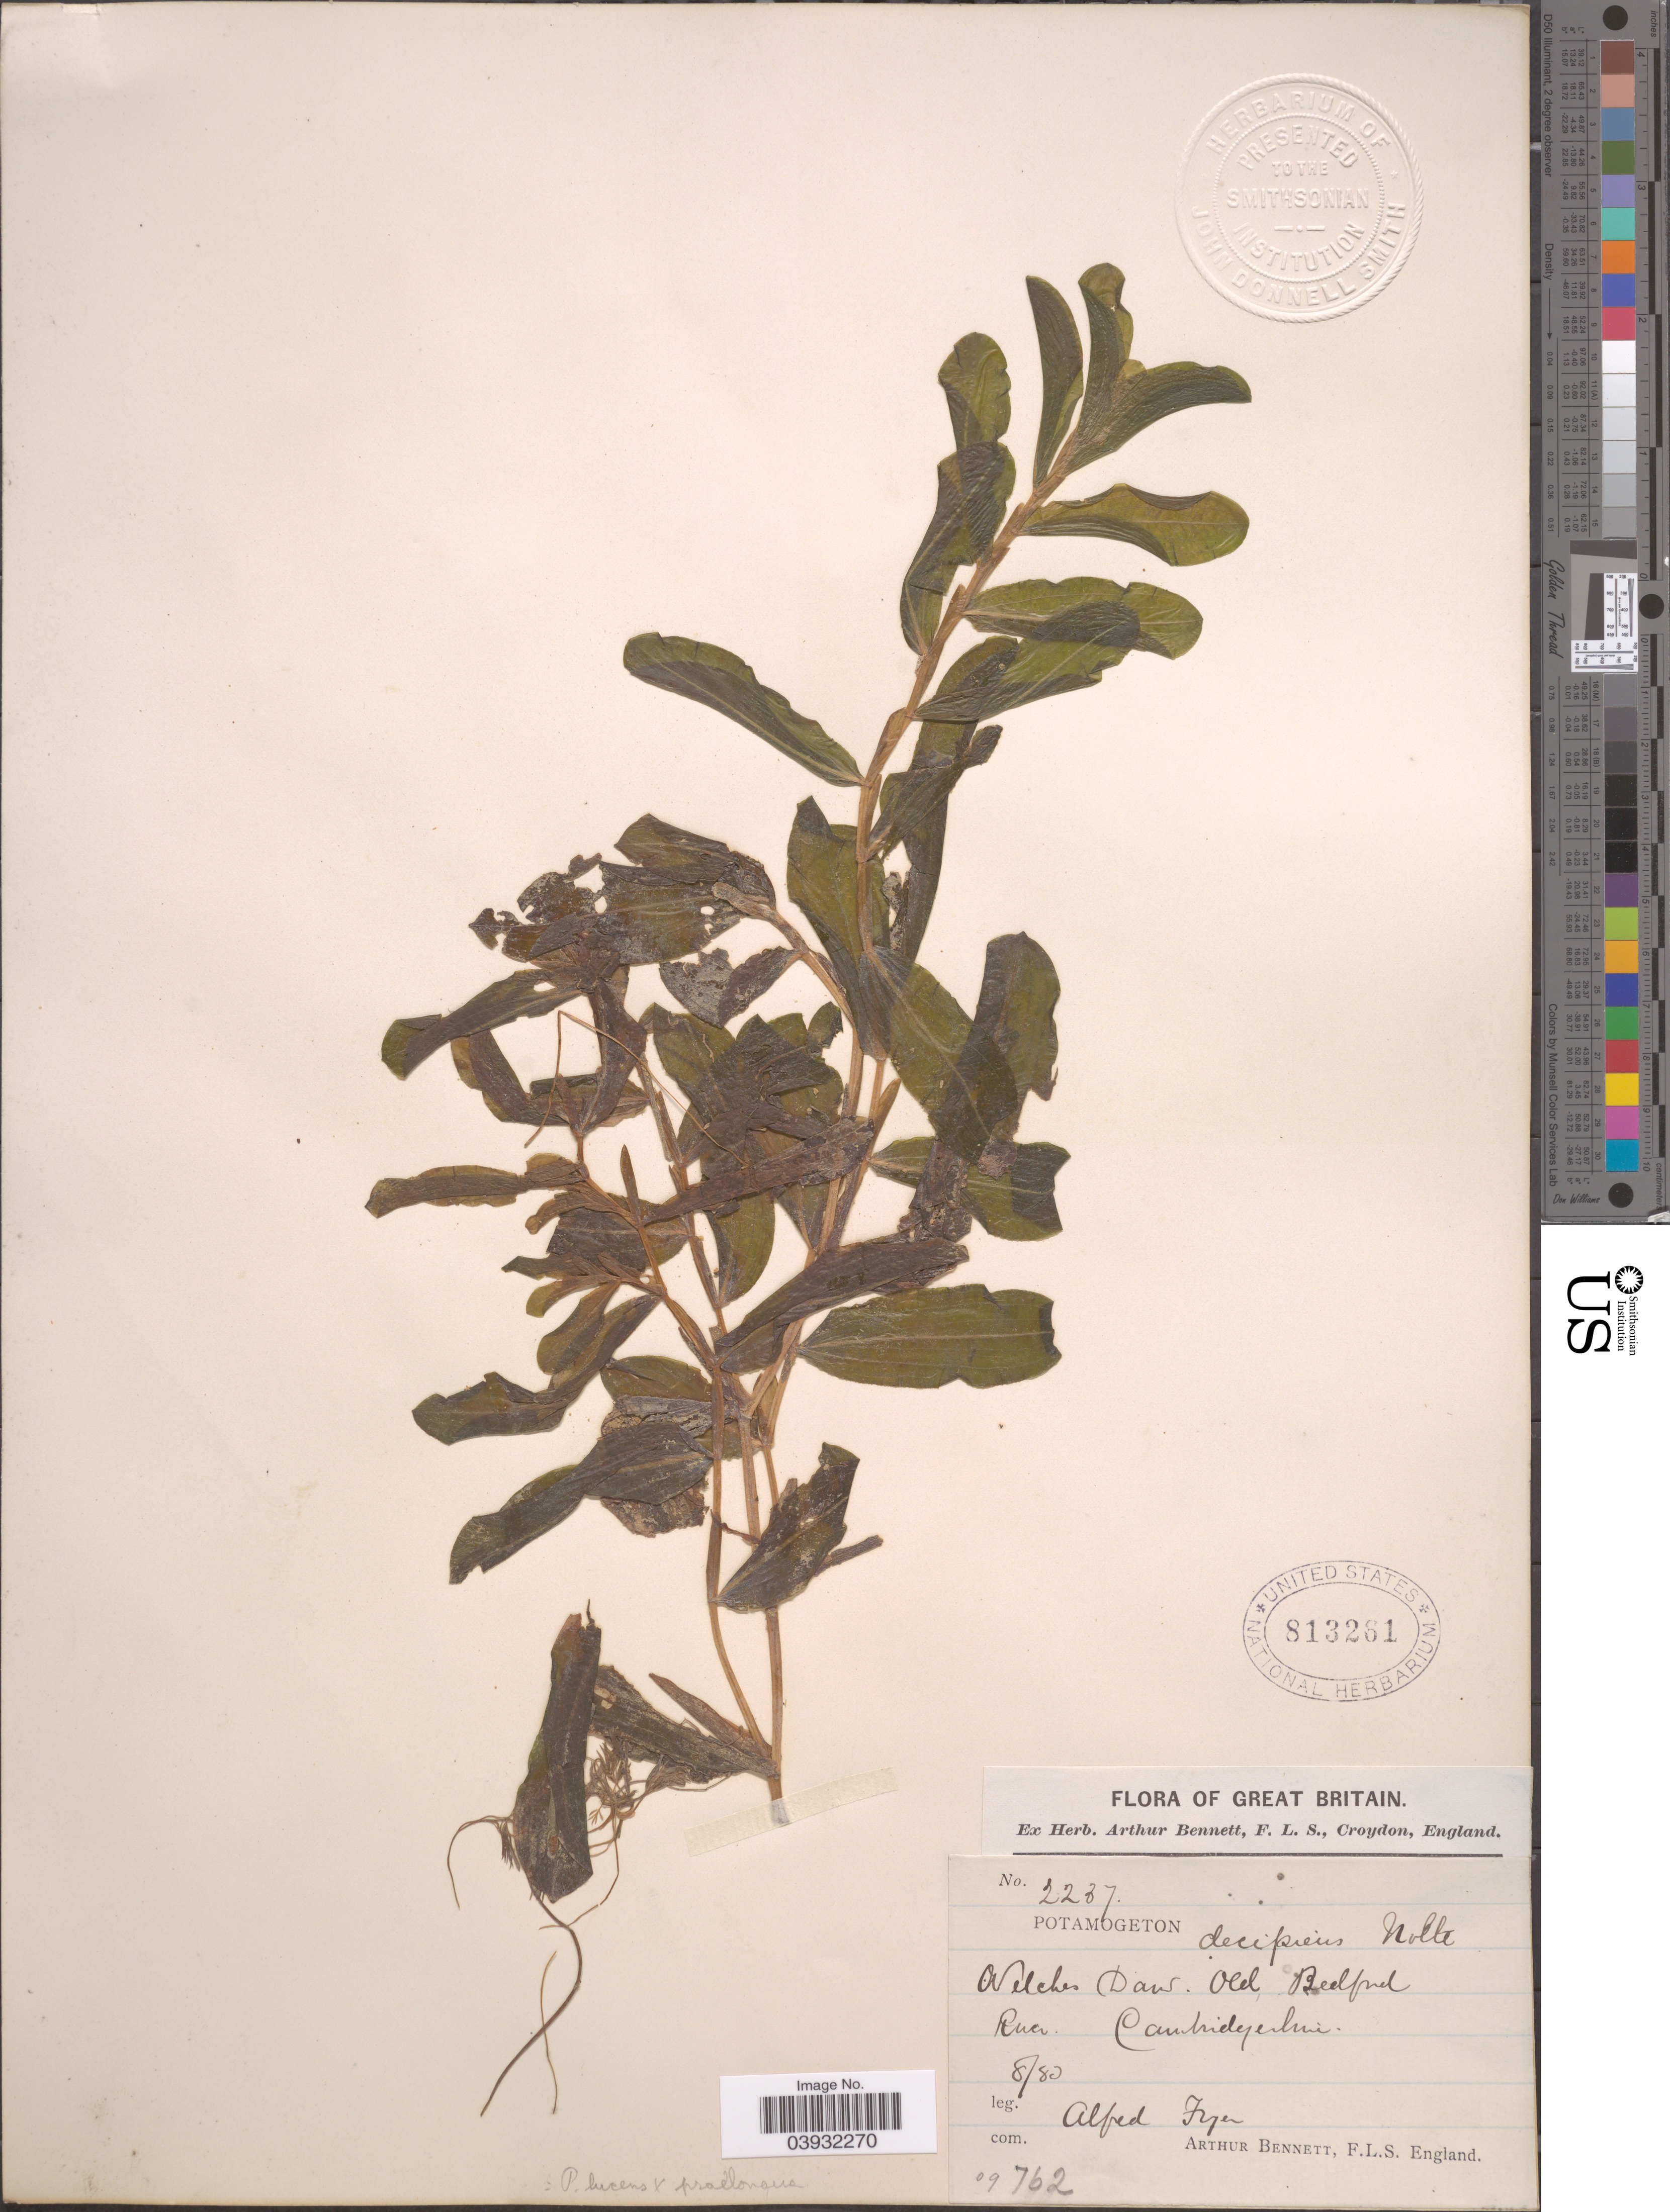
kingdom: Plantae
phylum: Tracheophyta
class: Liliopsida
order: Alismatales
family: Potamogetonaceae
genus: Potamogeton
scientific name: Potamogeton lucens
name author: L.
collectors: A. Fryer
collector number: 2237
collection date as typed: Transcribed d/m/y: /8/80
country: United Kingdom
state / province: England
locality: Great Britain. Welches Dans Old Bedford River. Cambridgeshire.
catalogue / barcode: US 813261